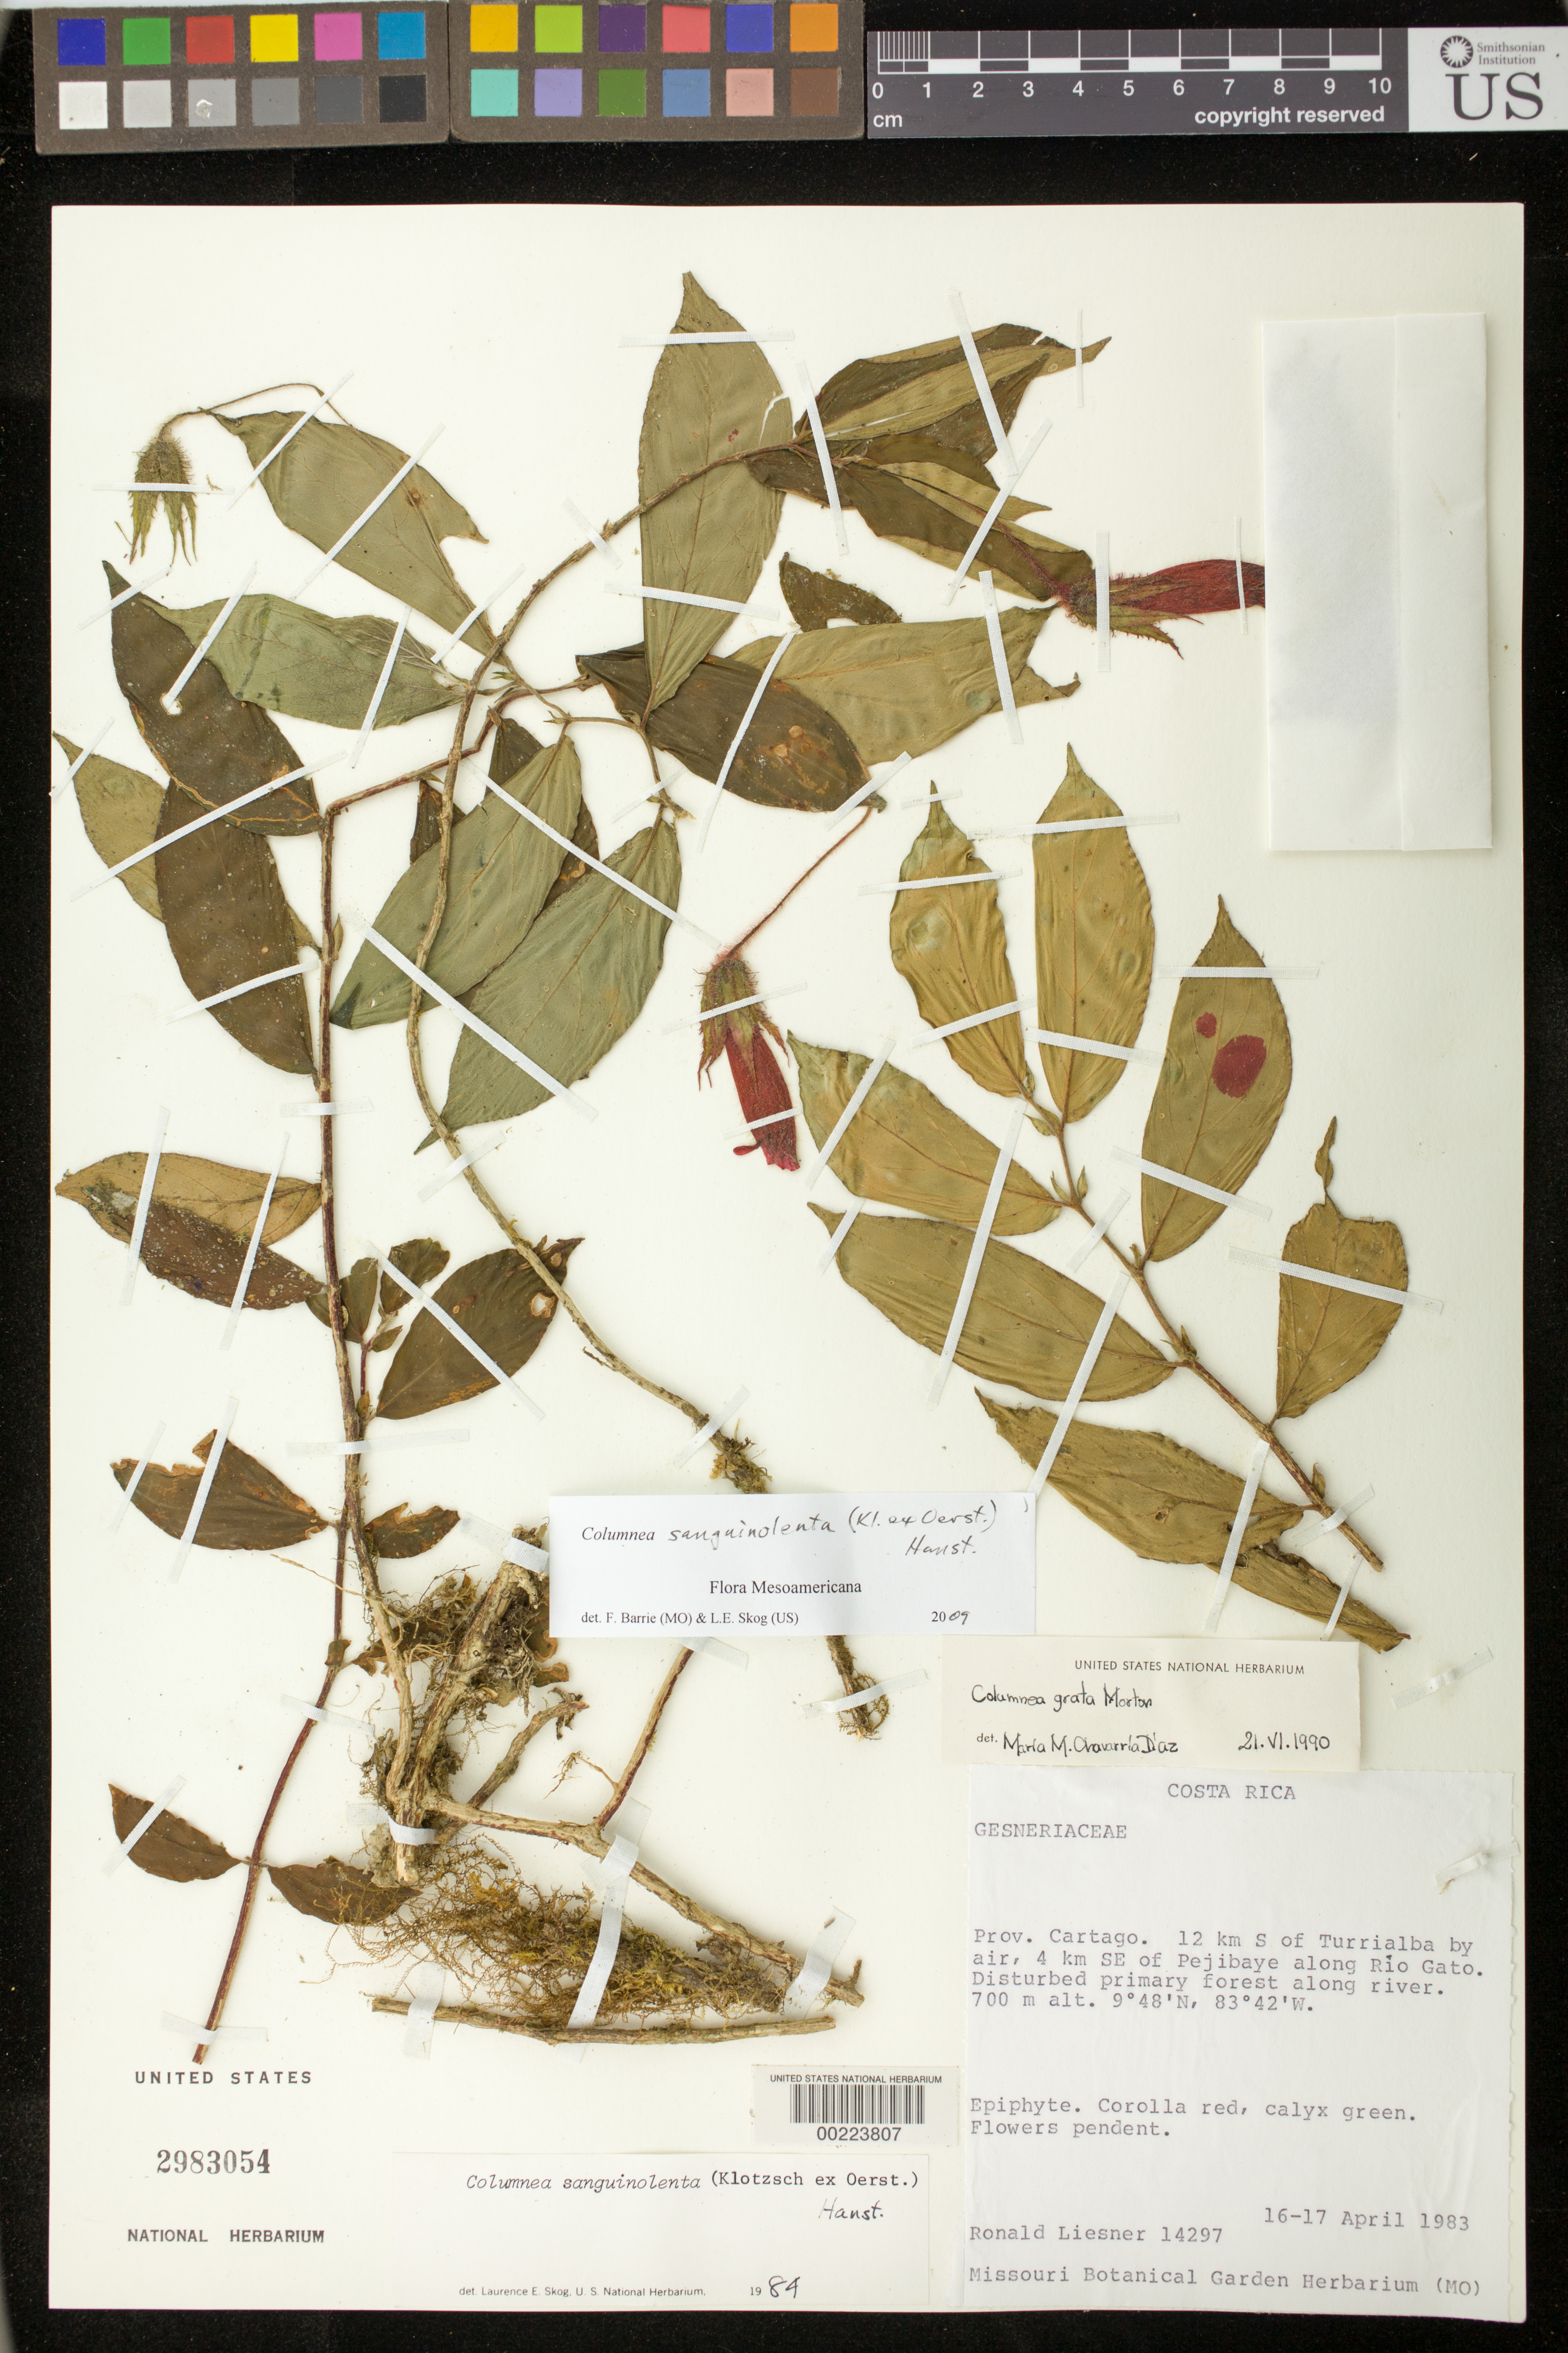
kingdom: Plantae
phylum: Tracheophyta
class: Magnoliopsida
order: Lamiales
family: Gesneriaceae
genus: Columnea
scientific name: Columnea sanguinolenta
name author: (Klotzsch ex Oerst.) Hanst.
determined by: Barrie, F. R.; Skog, Laurence E.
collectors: R. L. Liesner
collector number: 14297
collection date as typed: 16-17 Apr 1983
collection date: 1983-04-16/1983-04-17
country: Costa Rica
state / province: Cartago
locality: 12 km S of Turrialba by air, 4 km SE of Pejibaye along Rio Gato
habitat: Disturbed primary forest along river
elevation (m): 700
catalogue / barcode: US 2983054